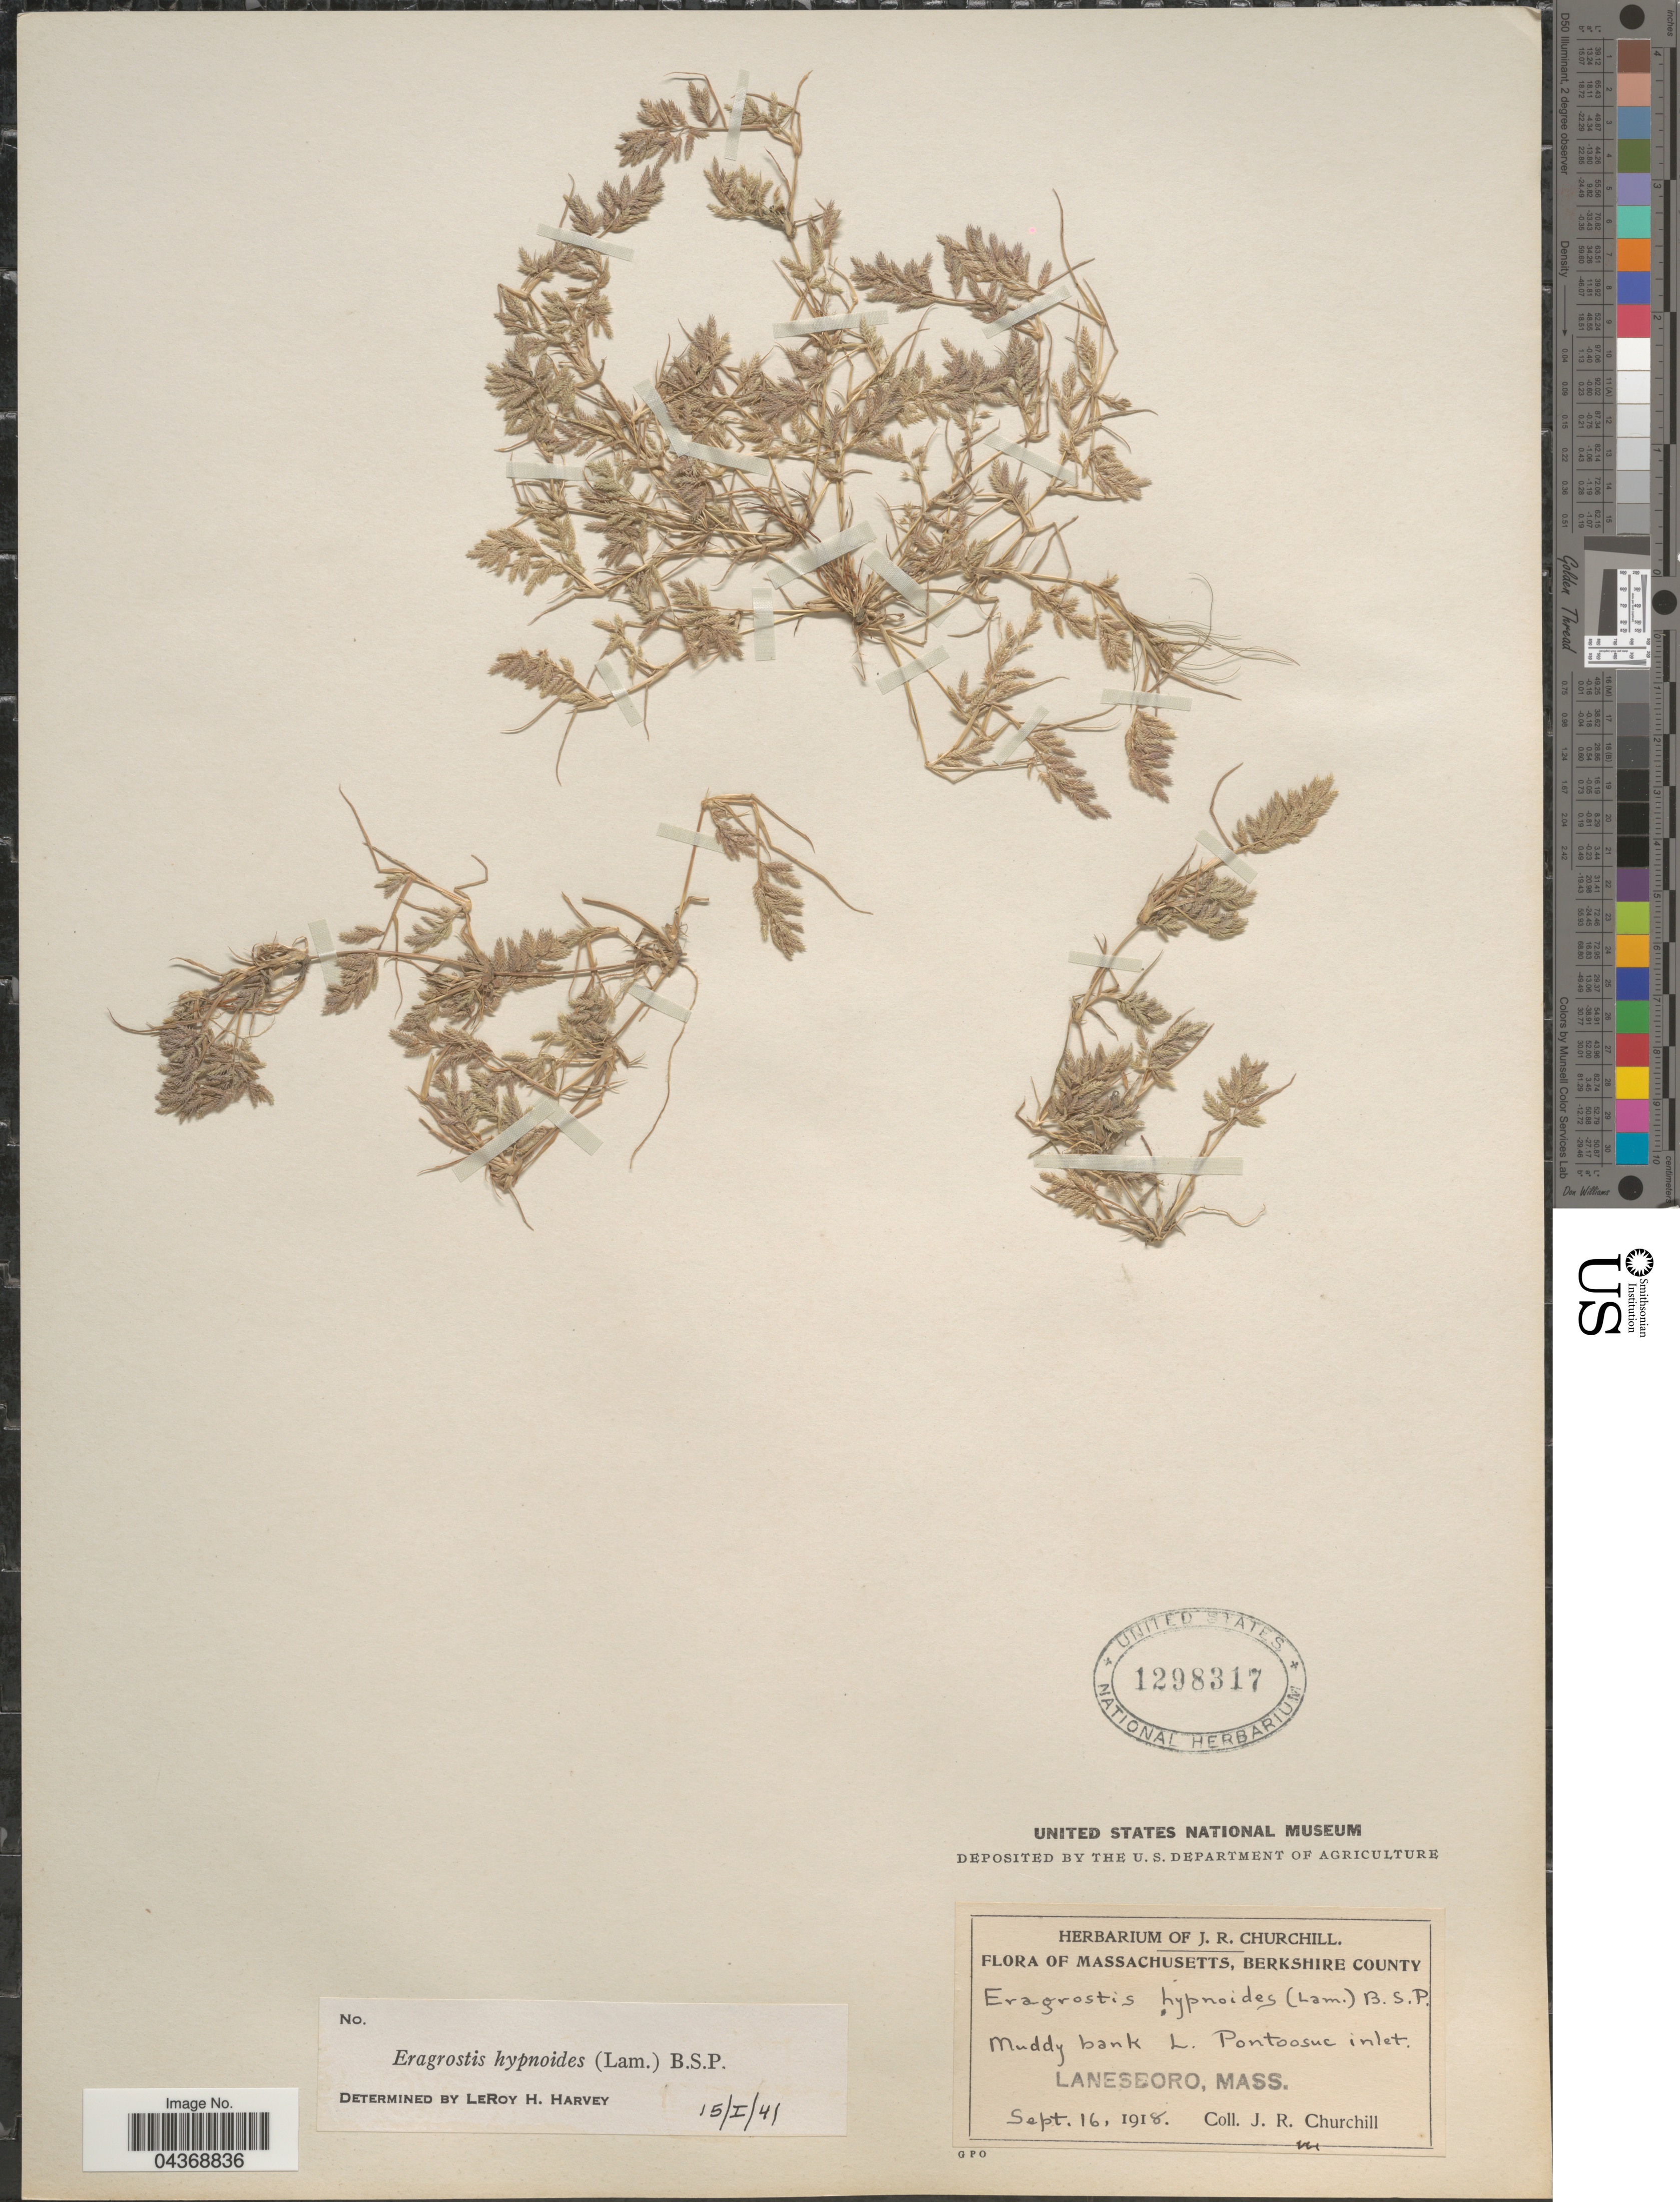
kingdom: Plantae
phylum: Tracheophyta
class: Liliopsida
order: Poales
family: Poaceae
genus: Eragrostis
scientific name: Eragrostis hypnoides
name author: (Lam.) Britton, Stearns & Poggenb.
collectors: J. Churchill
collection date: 1918-09-16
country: United States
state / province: Massachusetts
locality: Berkshire County. L. Pontoosuc inlet. Lanesboro.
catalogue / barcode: US 1298317